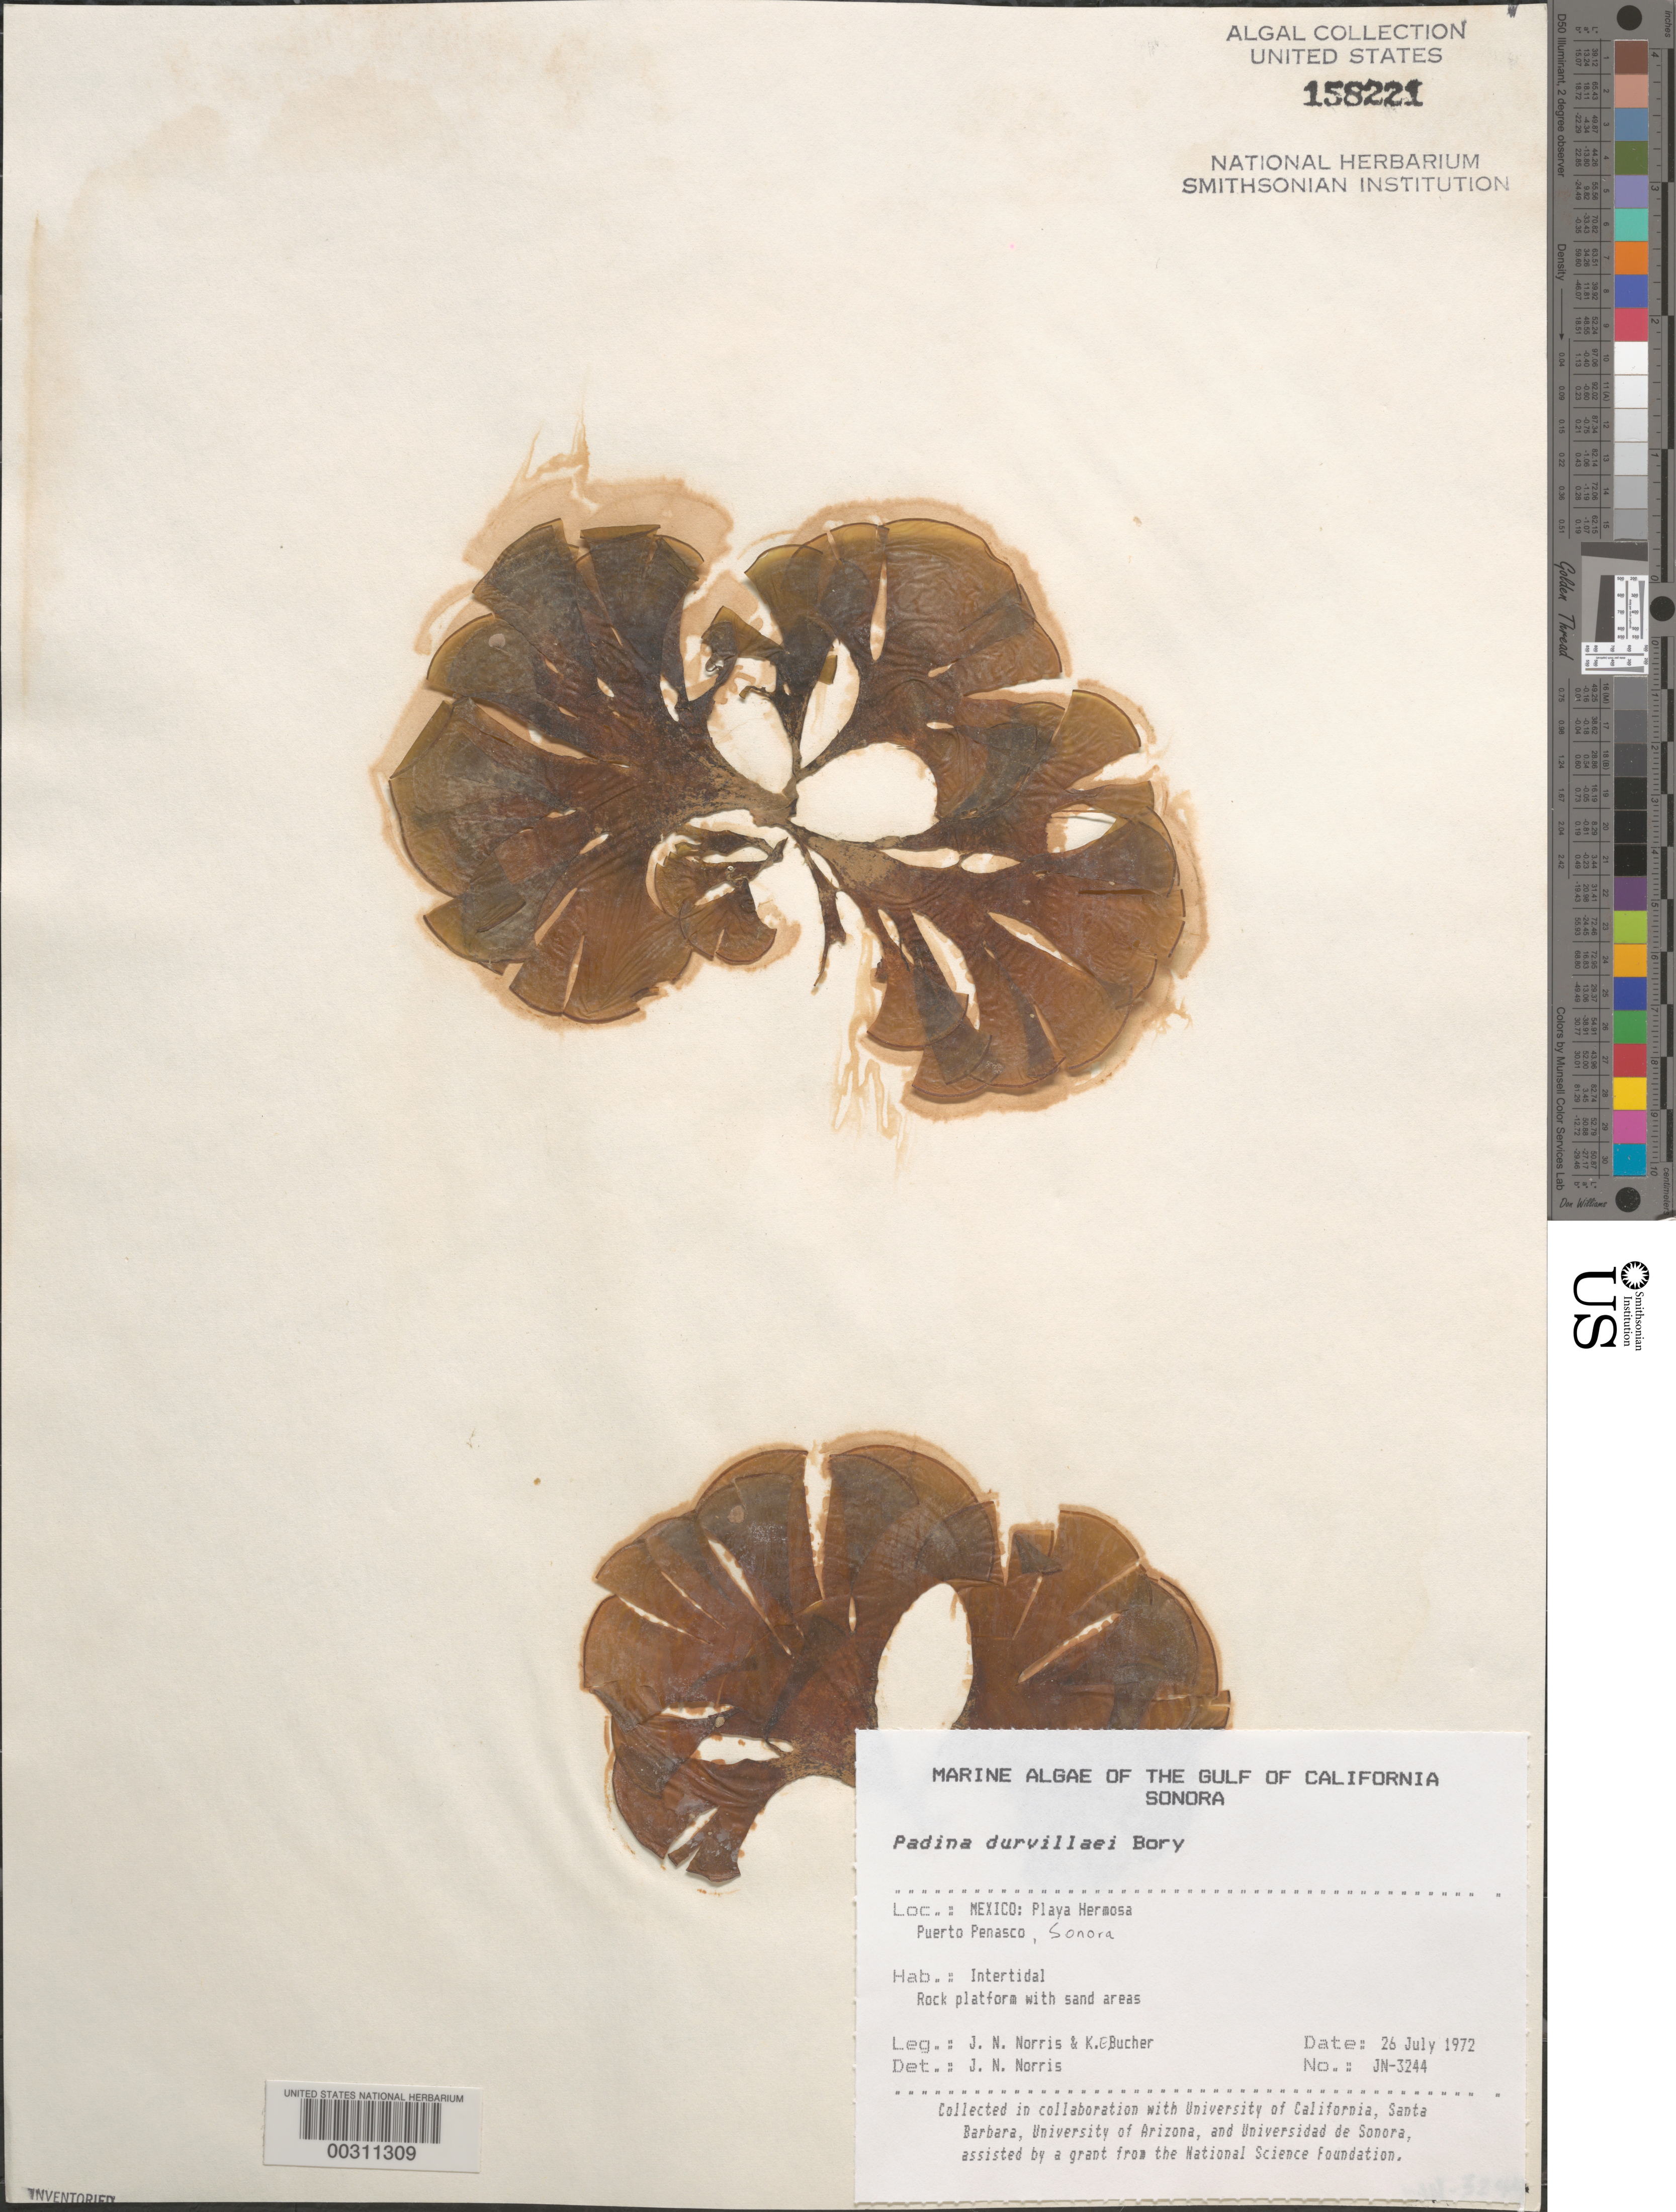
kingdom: Chromista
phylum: Ochrophyta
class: Phaeophyceae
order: Dictyotales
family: Dictyotaceae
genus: Padina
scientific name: Padina durvillaei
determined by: Norris, James N.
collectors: J. N. Norris & K. E. Bucher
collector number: JN-3244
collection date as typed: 26 Jul 1972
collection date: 1972-07-26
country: Mexico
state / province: Sonora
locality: Playa Hermosa, Puerto Penasco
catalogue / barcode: US 158221